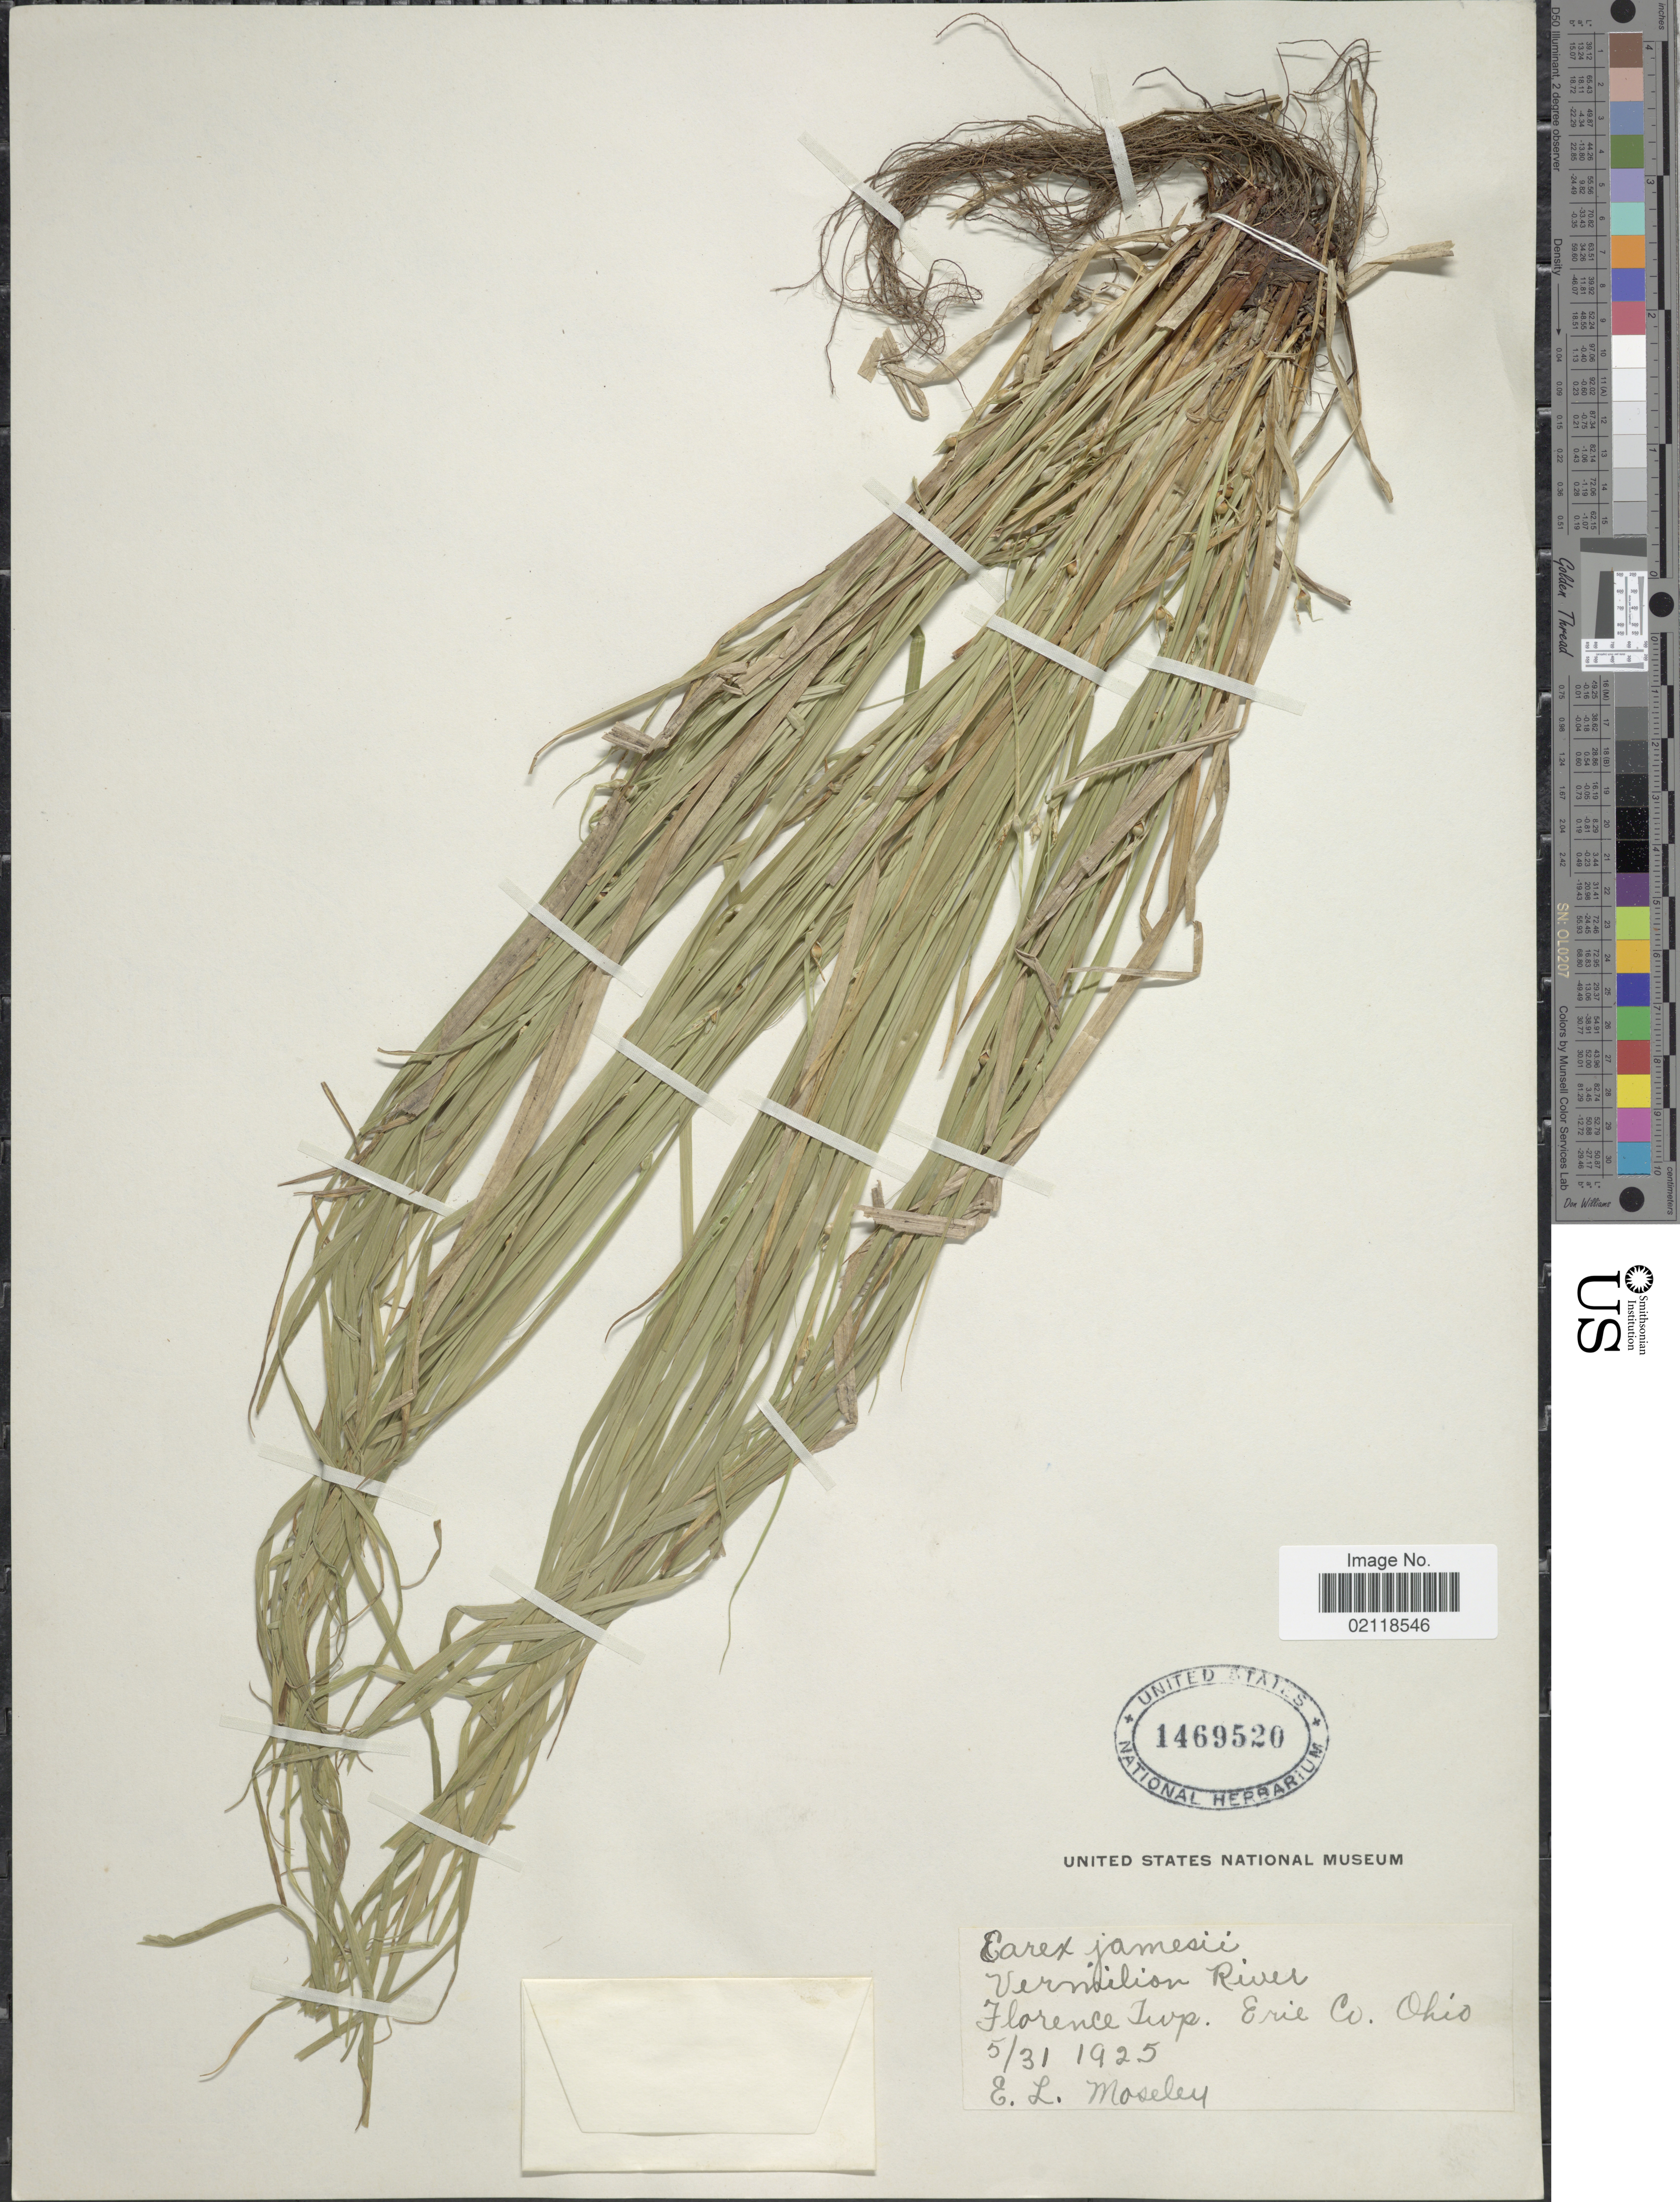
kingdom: Plantae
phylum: Tracheophyta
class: Liliopsida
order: Poales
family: Cyperaceae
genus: Carex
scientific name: Carex jamesii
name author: Schwein.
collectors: E. Moseley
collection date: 1925-05-31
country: United States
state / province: Ohio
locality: Vermilion River, Florence Twp. Erie Co.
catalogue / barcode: US 1469520